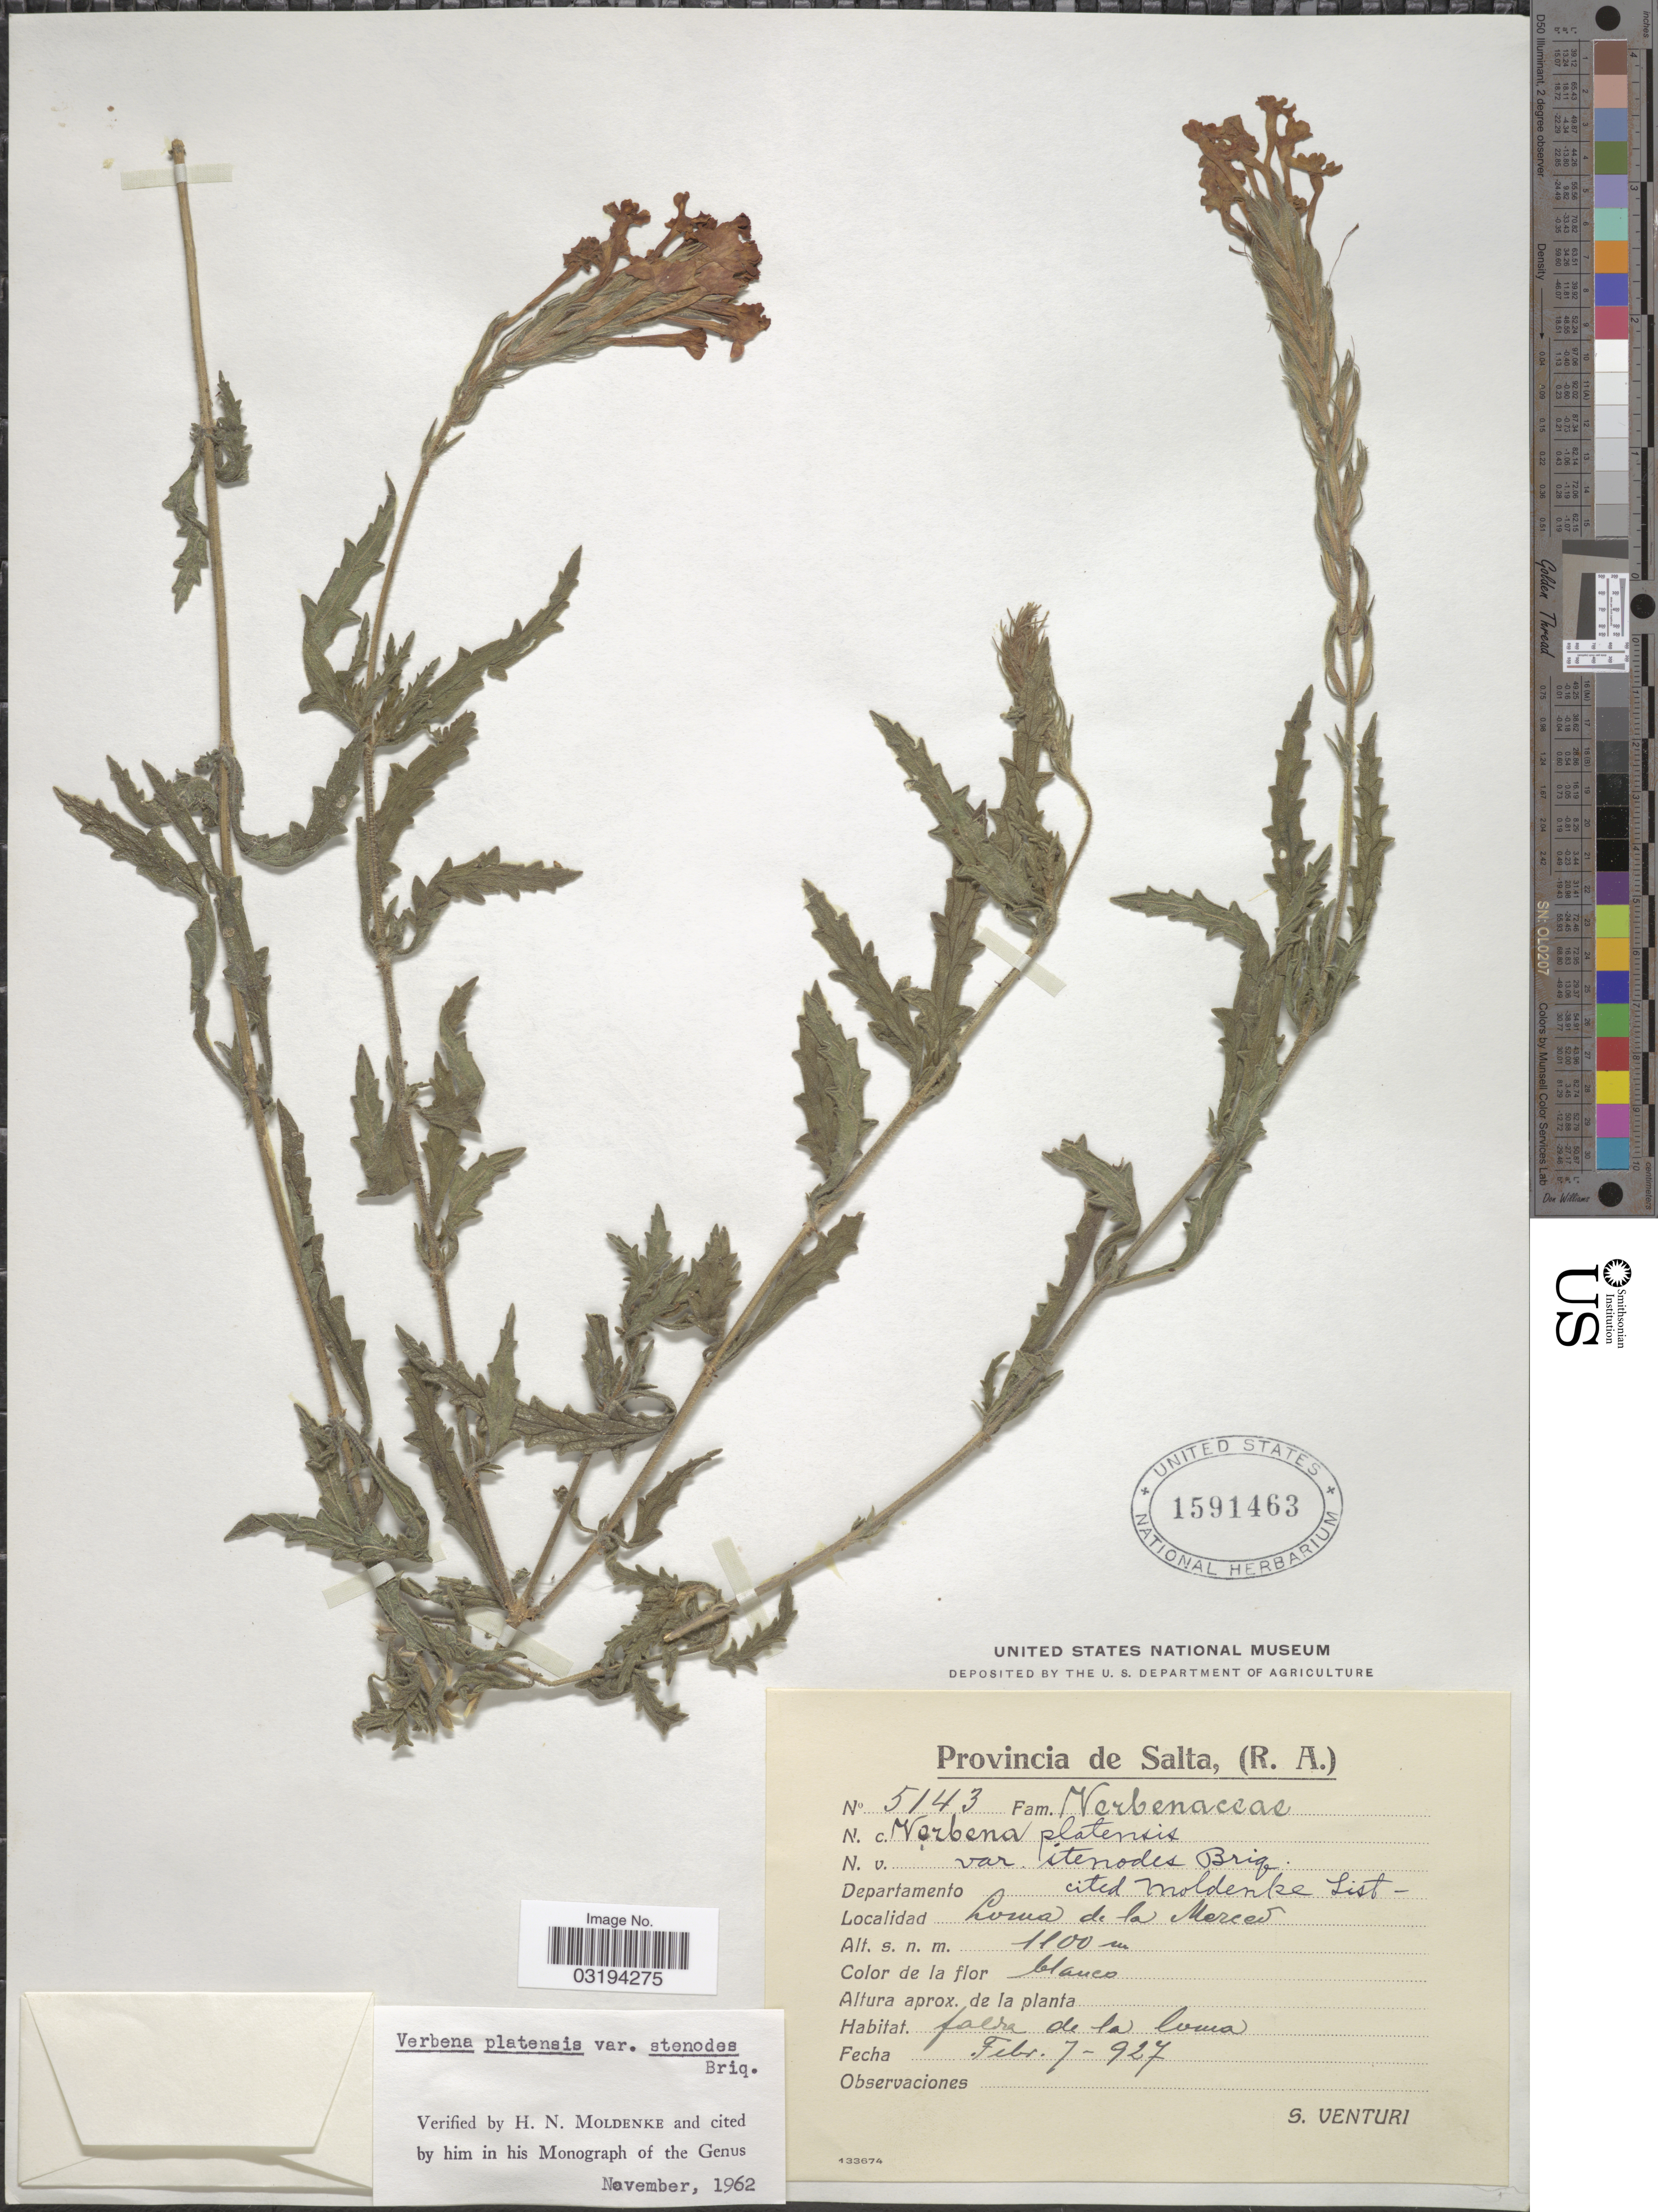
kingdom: Plantae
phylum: Tracheophyta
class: Magnoliopsida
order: Lamiales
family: Verbenaceae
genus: Verbena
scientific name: Verbena platensis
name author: Spreng.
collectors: S. Venturi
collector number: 5143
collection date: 1927-02-07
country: Argentina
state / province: Salta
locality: Loma de la Merced.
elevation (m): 1100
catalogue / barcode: US 1591463